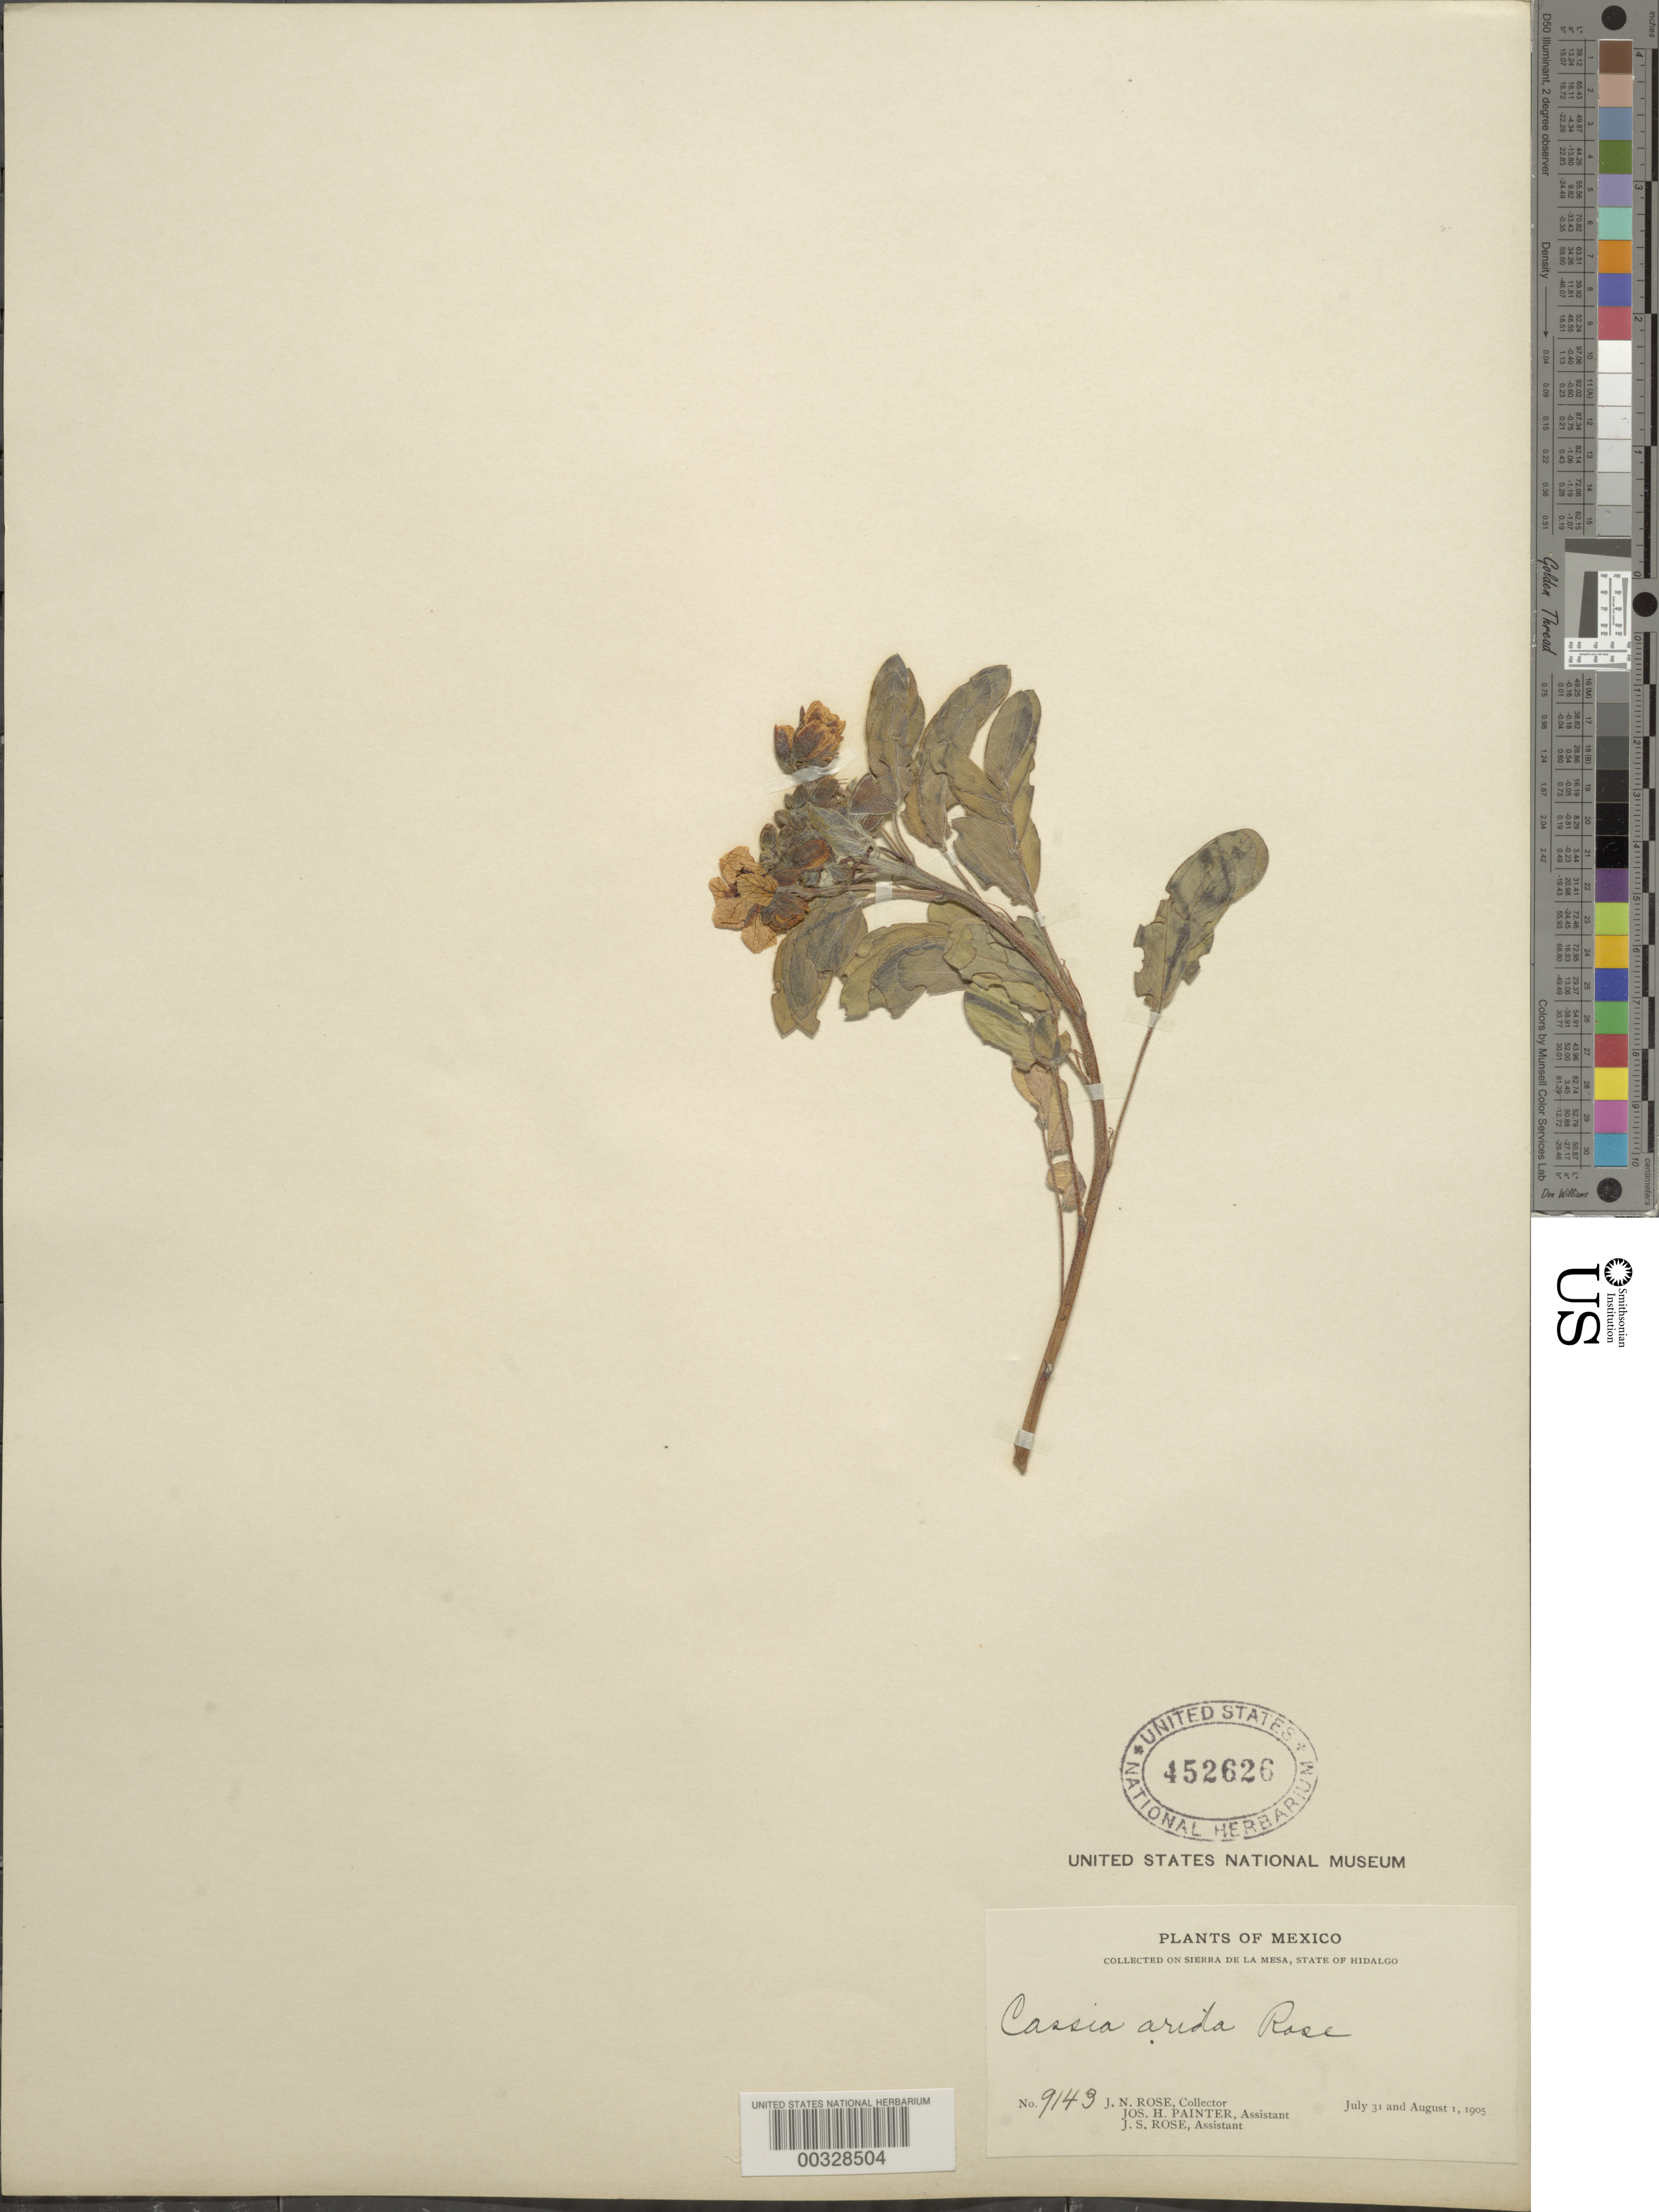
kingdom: Plantae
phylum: Tracheophyta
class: Magnoliopsida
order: Fabales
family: Fabaceae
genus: Senna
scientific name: Senna crotalarioides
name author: (Kunth) H.S. Irwin & Barneby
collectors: J. N. Rose, J. H. Painter & J. S. Rose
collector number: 9143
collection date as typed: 31 Jul 1905 to 01 Aug 1905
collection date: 1905-07-31/1905-08-01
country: Mexico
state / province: Hidalgo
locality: On Sierra de La Mesa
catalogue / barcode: US 452626